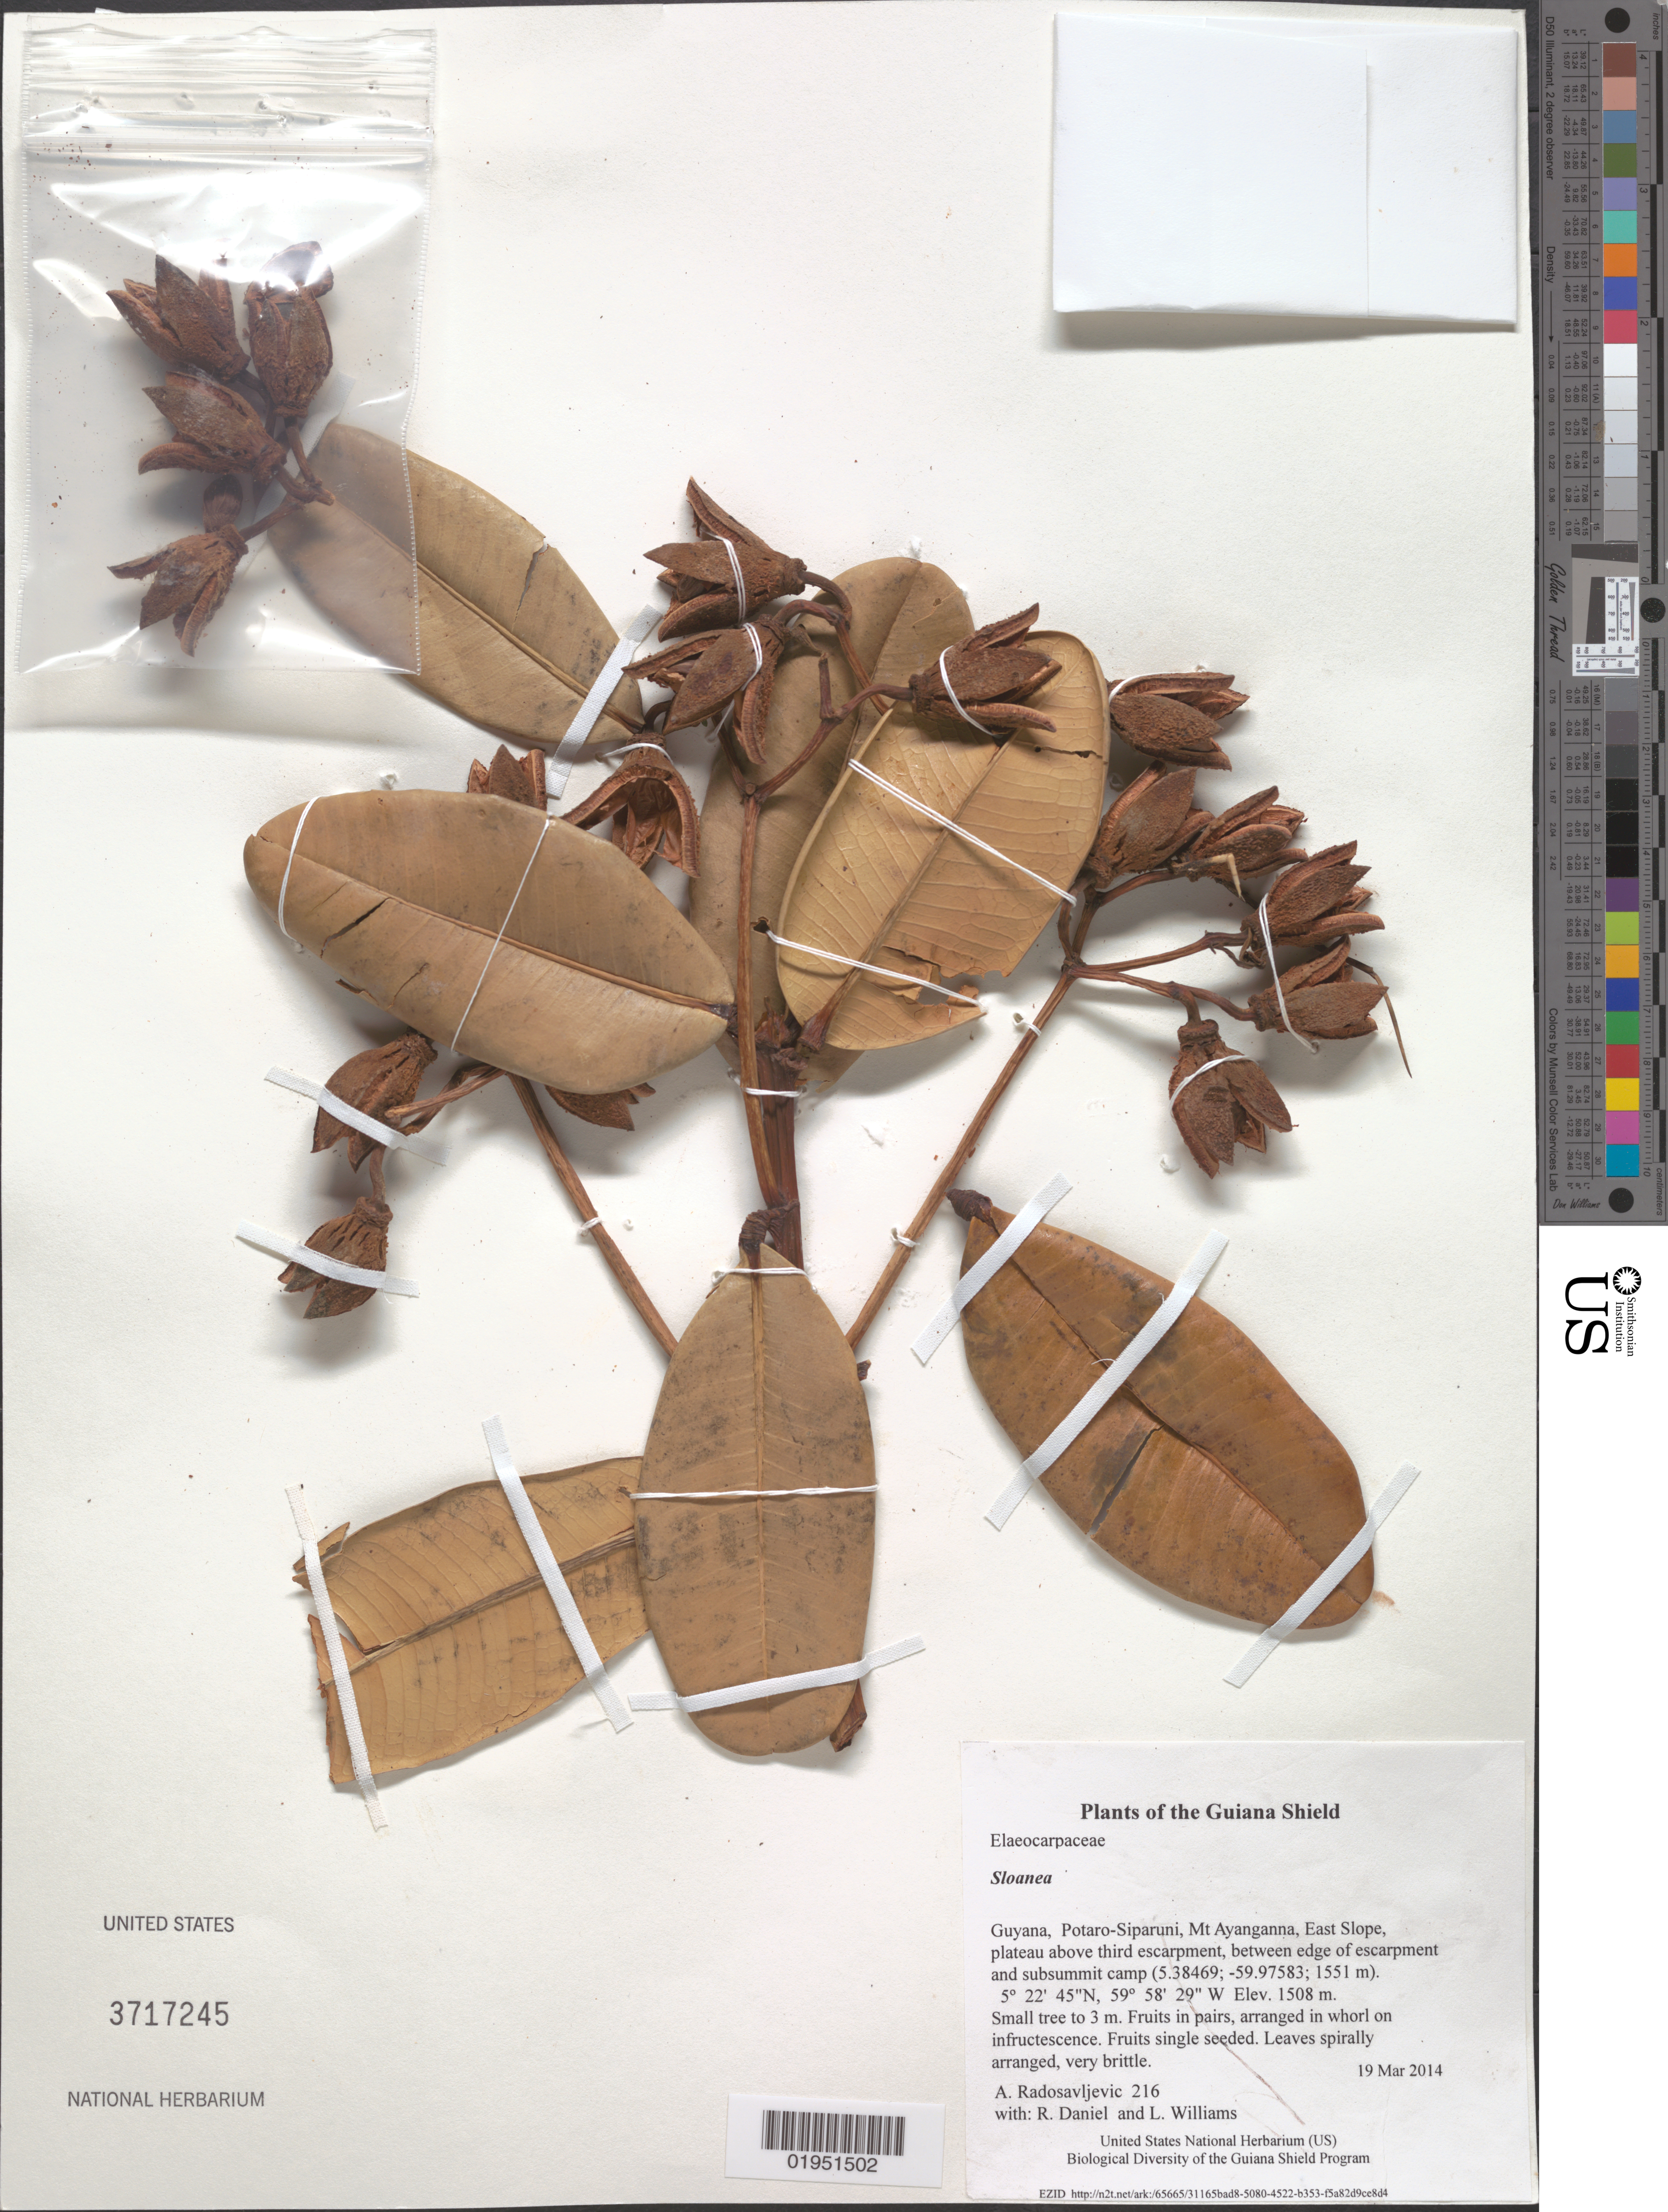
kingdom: Plantae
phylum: Tracheophyta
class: Magnoliopsida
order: Oxalidales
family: Elaeocarpaceae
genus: Sloanea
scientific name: Sloanea sp.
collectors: A. Radosavljevic, R. Daniel & L. Williams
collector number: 216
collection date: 2014-03-19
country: Guyana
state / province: Potaro-Siparuni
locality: Mt Ayanganna, East Slope, plateau above third escarpment, between edge of escarpment and subsummit camp (5.38469; -59.97583; 1551 m).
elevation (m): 1508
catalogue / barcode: US 3717245